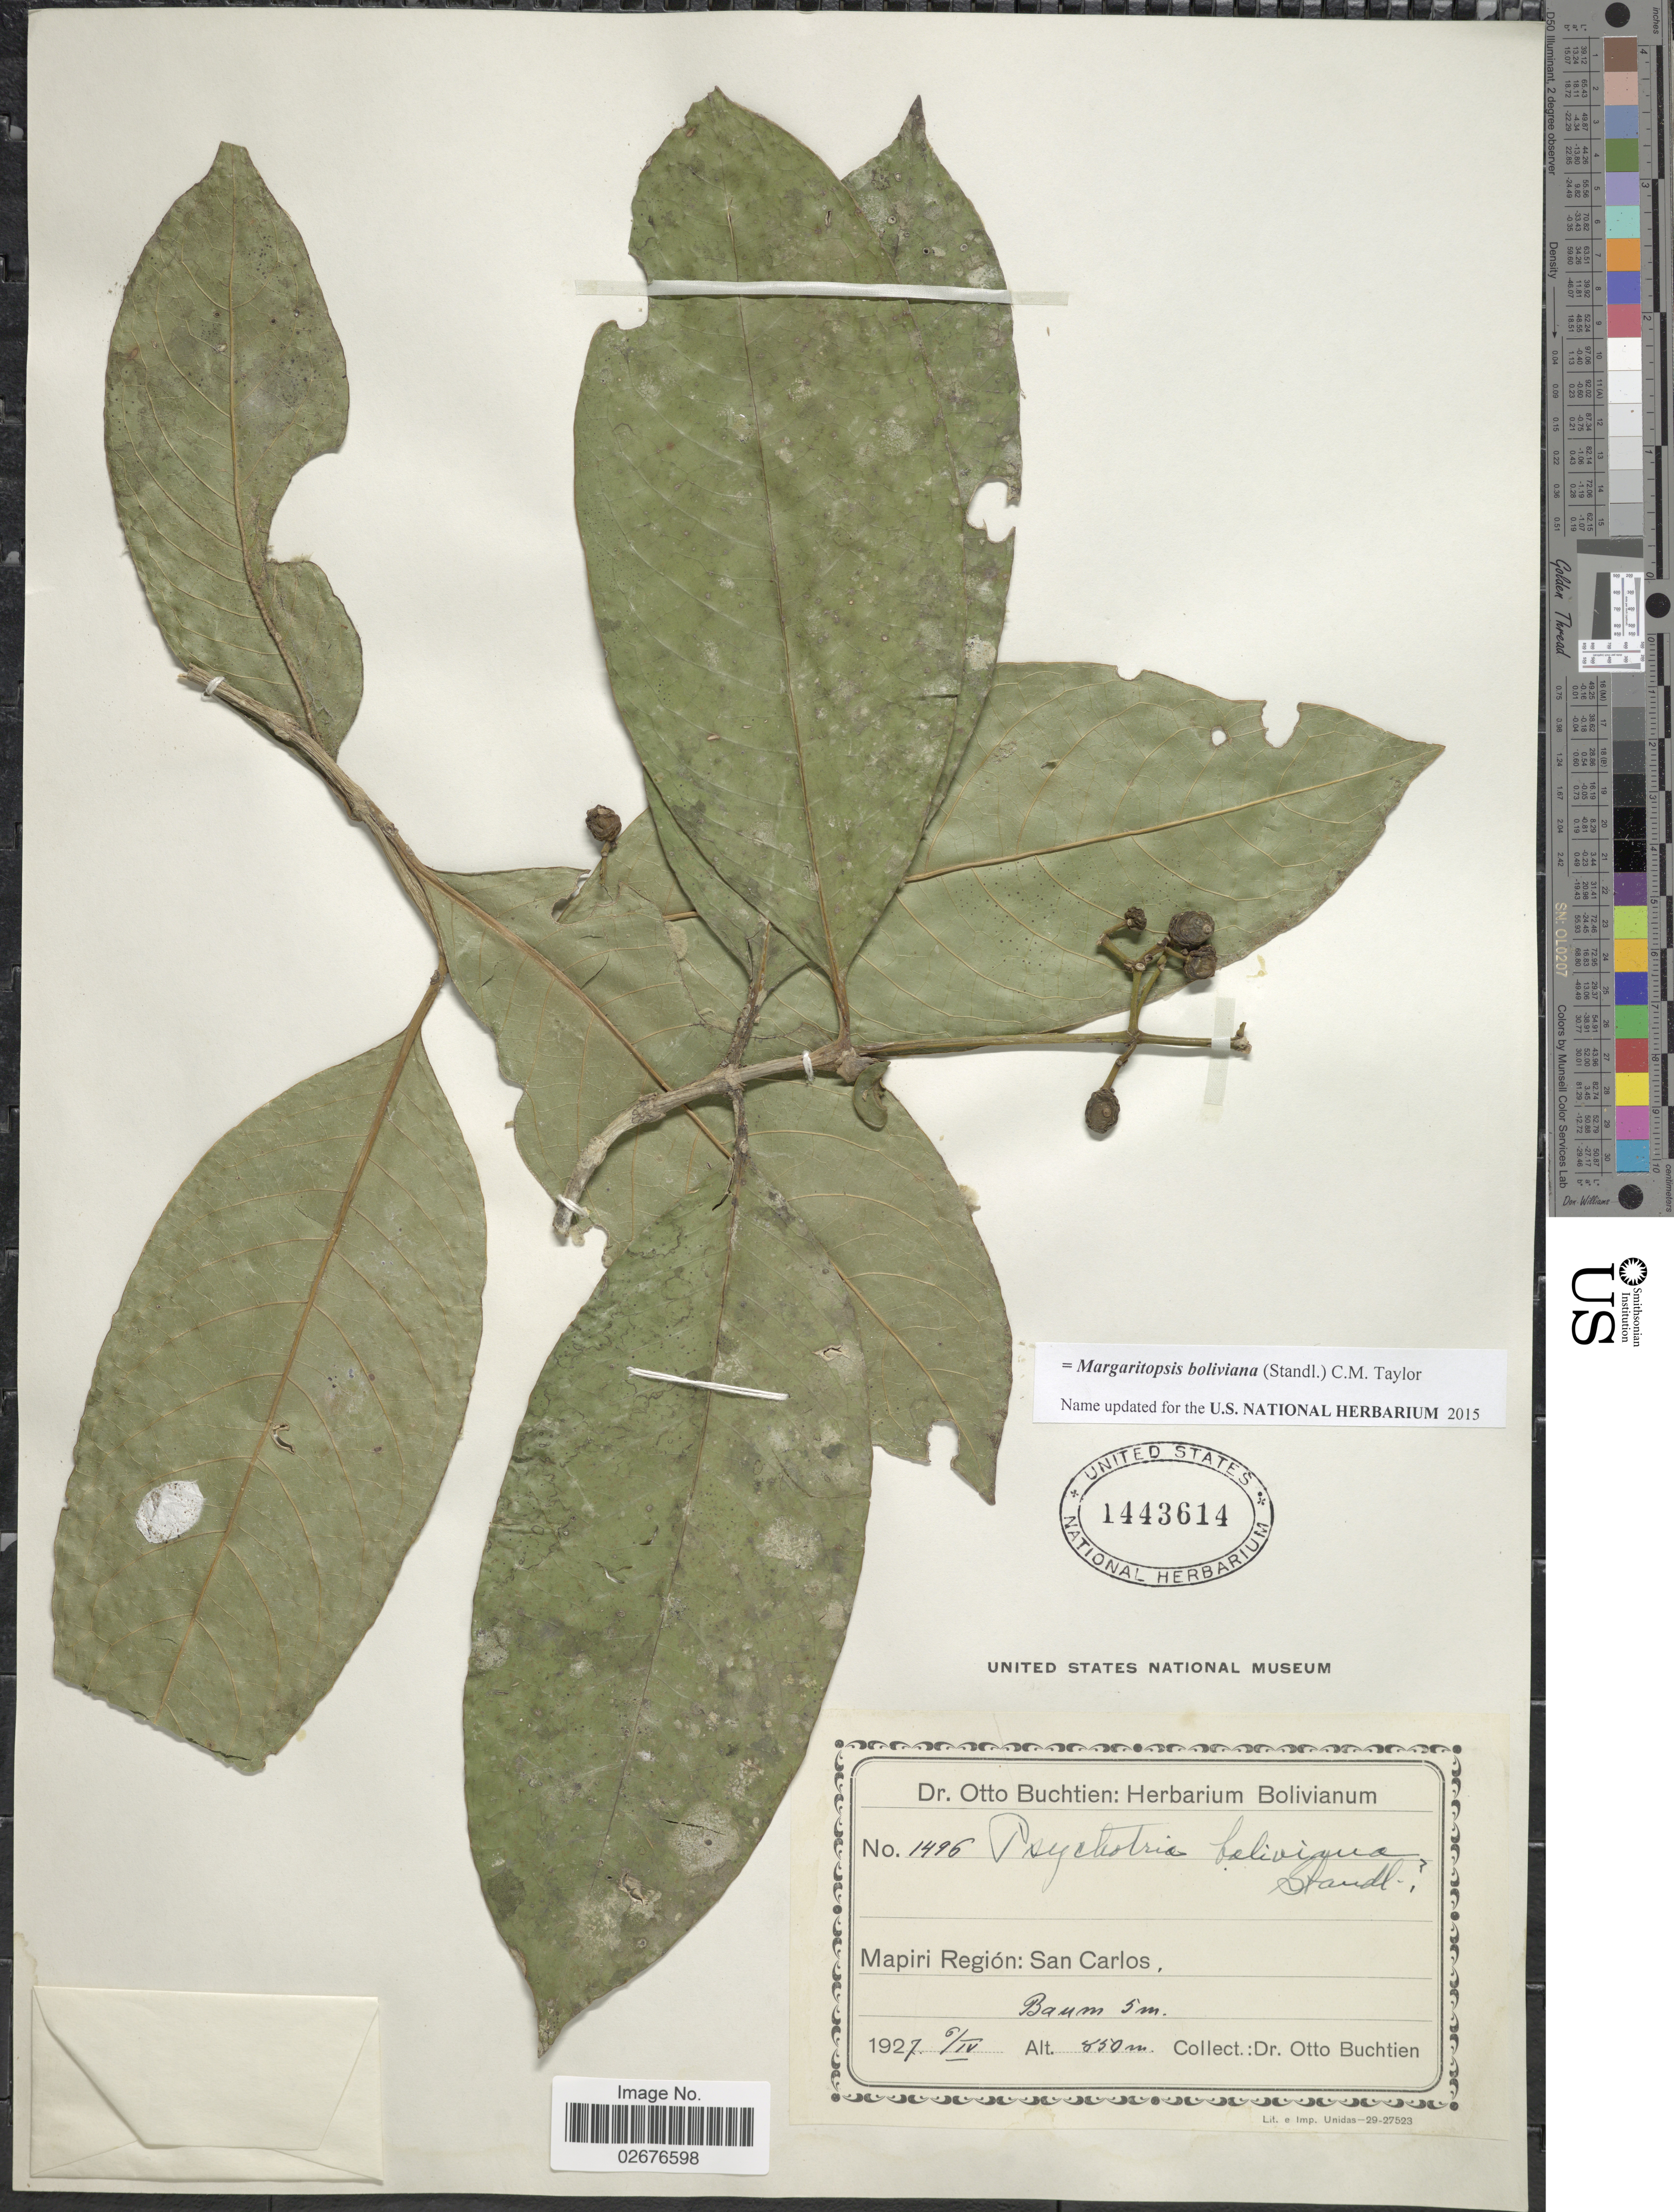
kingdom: Plantae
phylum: Tracheophyta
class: Magnoliopsida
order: Gentianales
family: Rubiaceae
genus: Margaritopsis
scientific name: Margaritopsis boliviana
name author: (Standl.) C.M. Taylor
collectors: O. Buchtien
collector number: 1496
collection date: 1927-04-06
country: Bolivia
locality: Mapiri Region: San Carlos, Baum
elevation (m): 850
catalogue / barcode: US 1443614